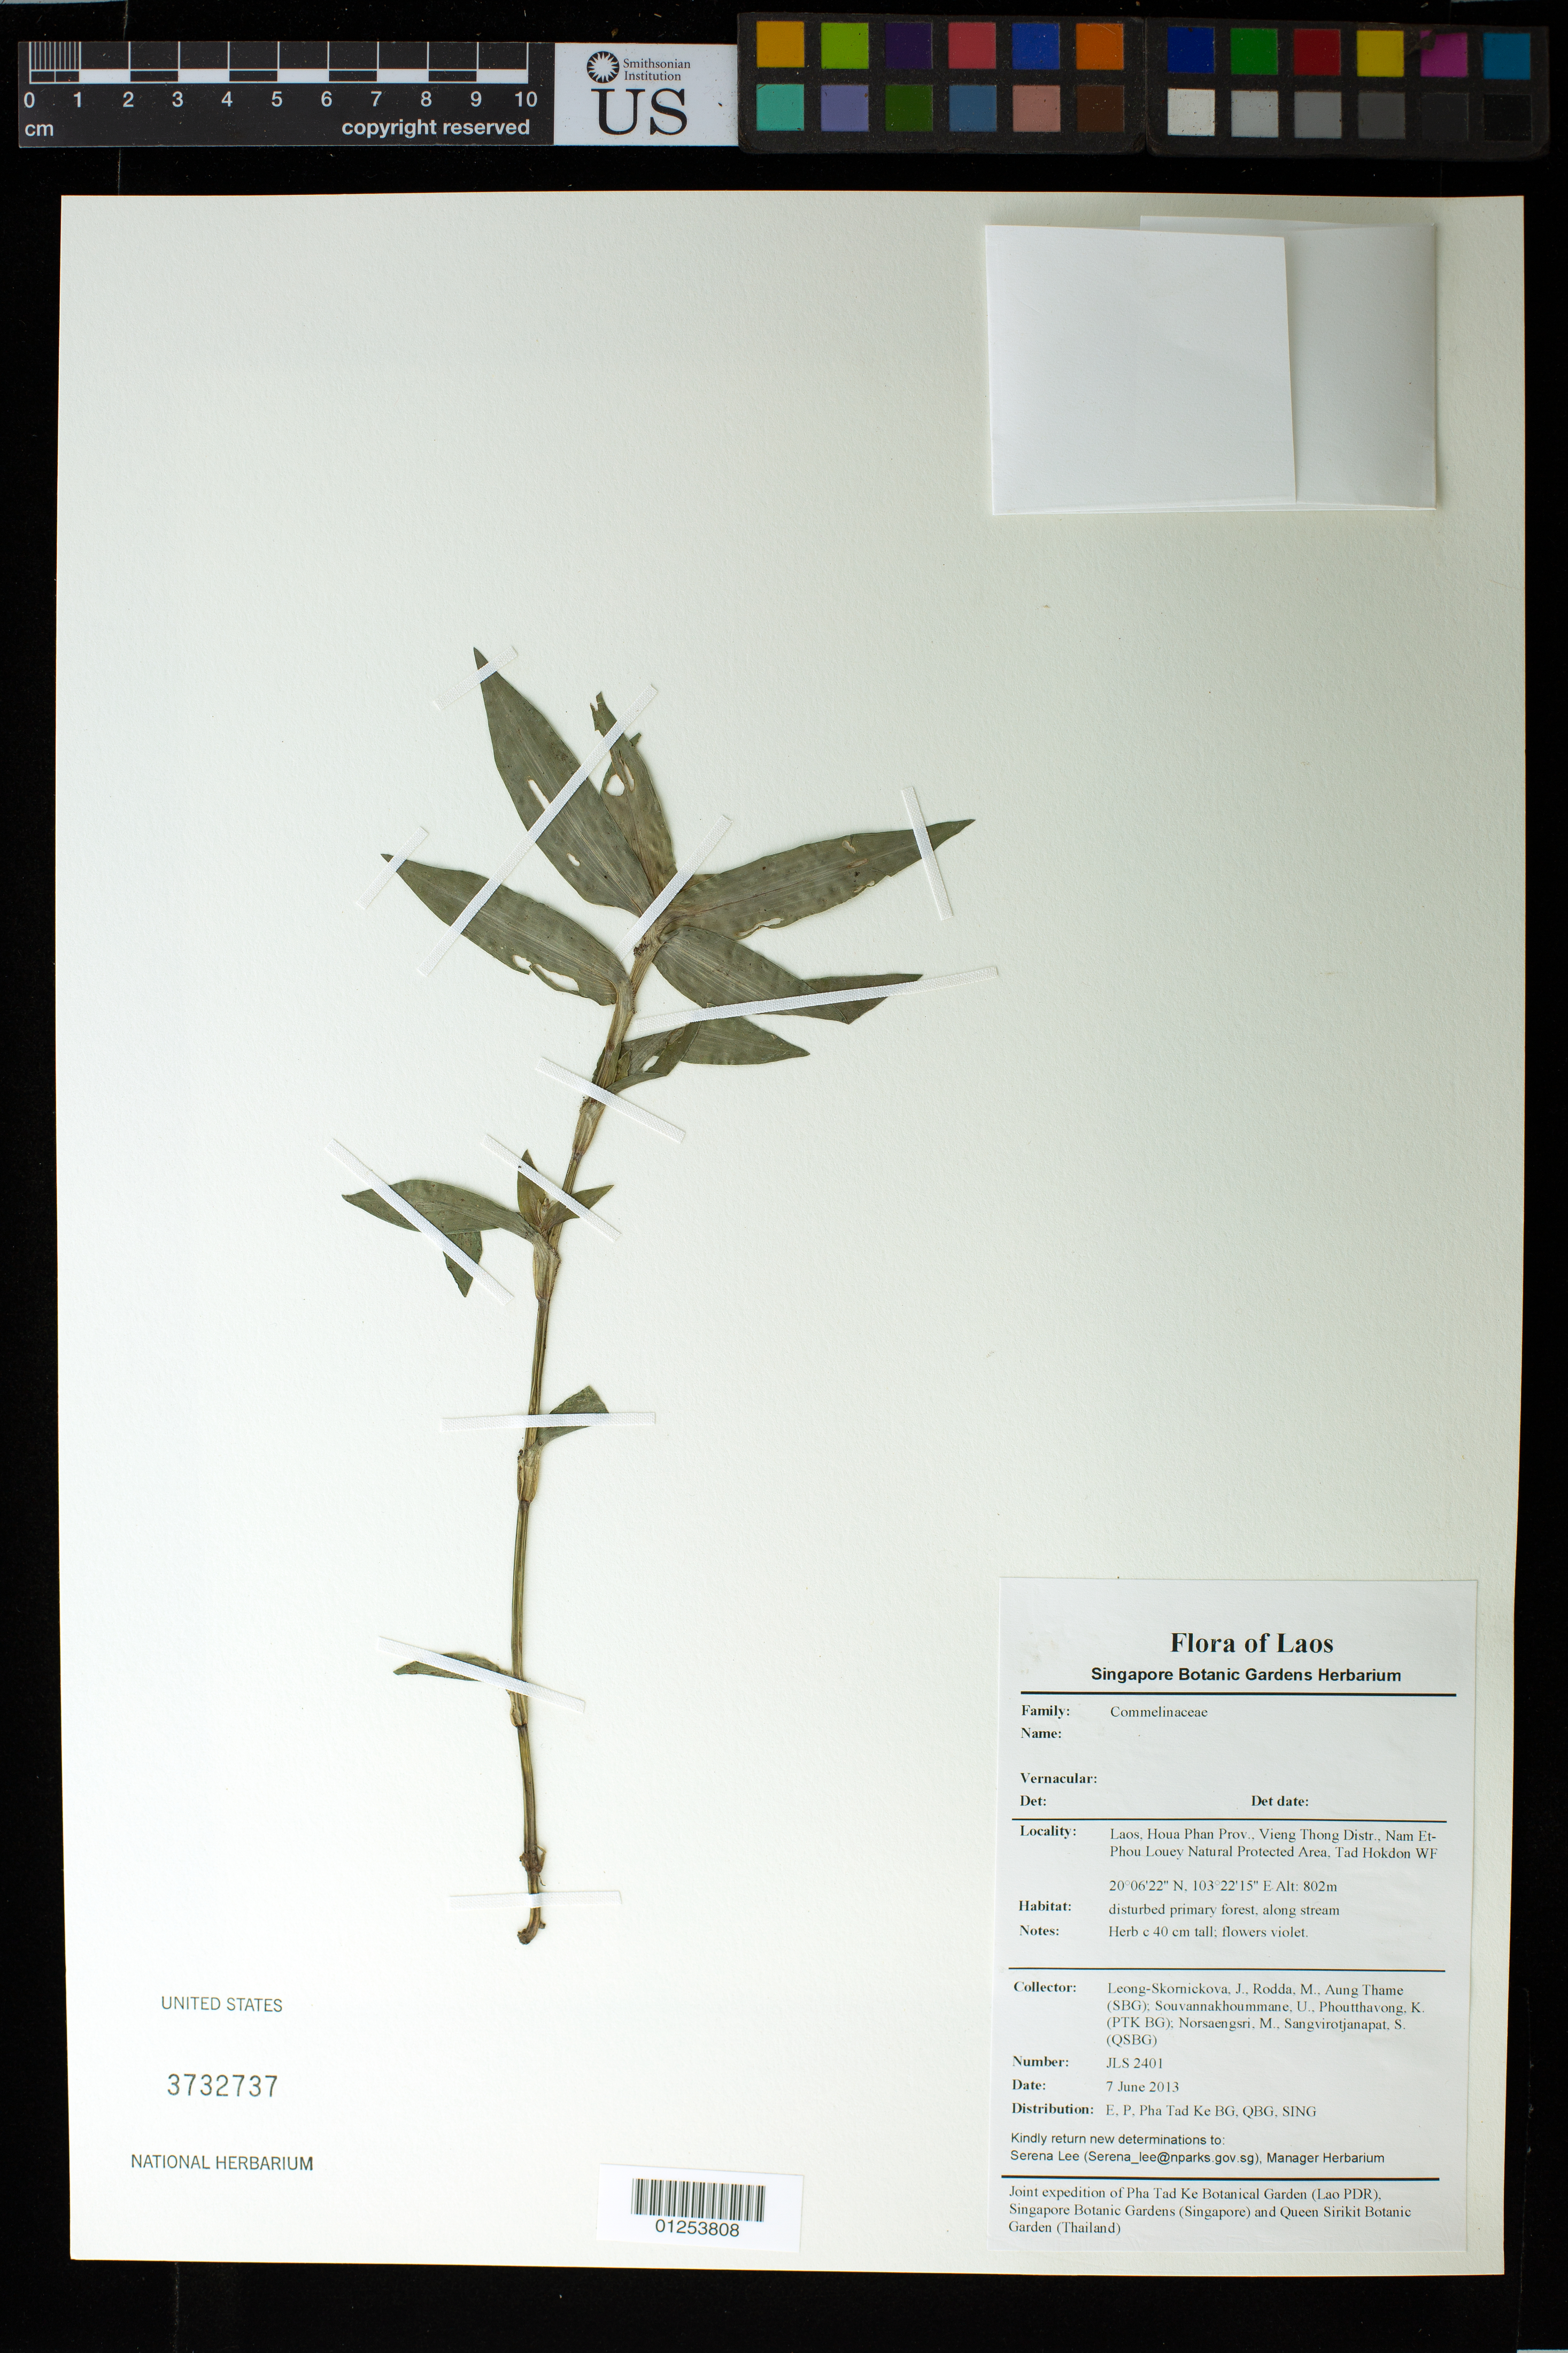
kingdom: Plantae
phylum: Tracheophyta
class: Liliopsida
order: Commelinales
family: Commelinaceae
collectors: J. Škornicková et al.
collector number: JLS 2401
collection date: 2013-06-07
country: Laos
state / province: Houaphan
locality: Vieng Thong Distr., Nam Et-Phou Louey Natural Protected Area, Tad Hokdon WF.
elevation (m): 802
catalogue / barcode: US 3732737